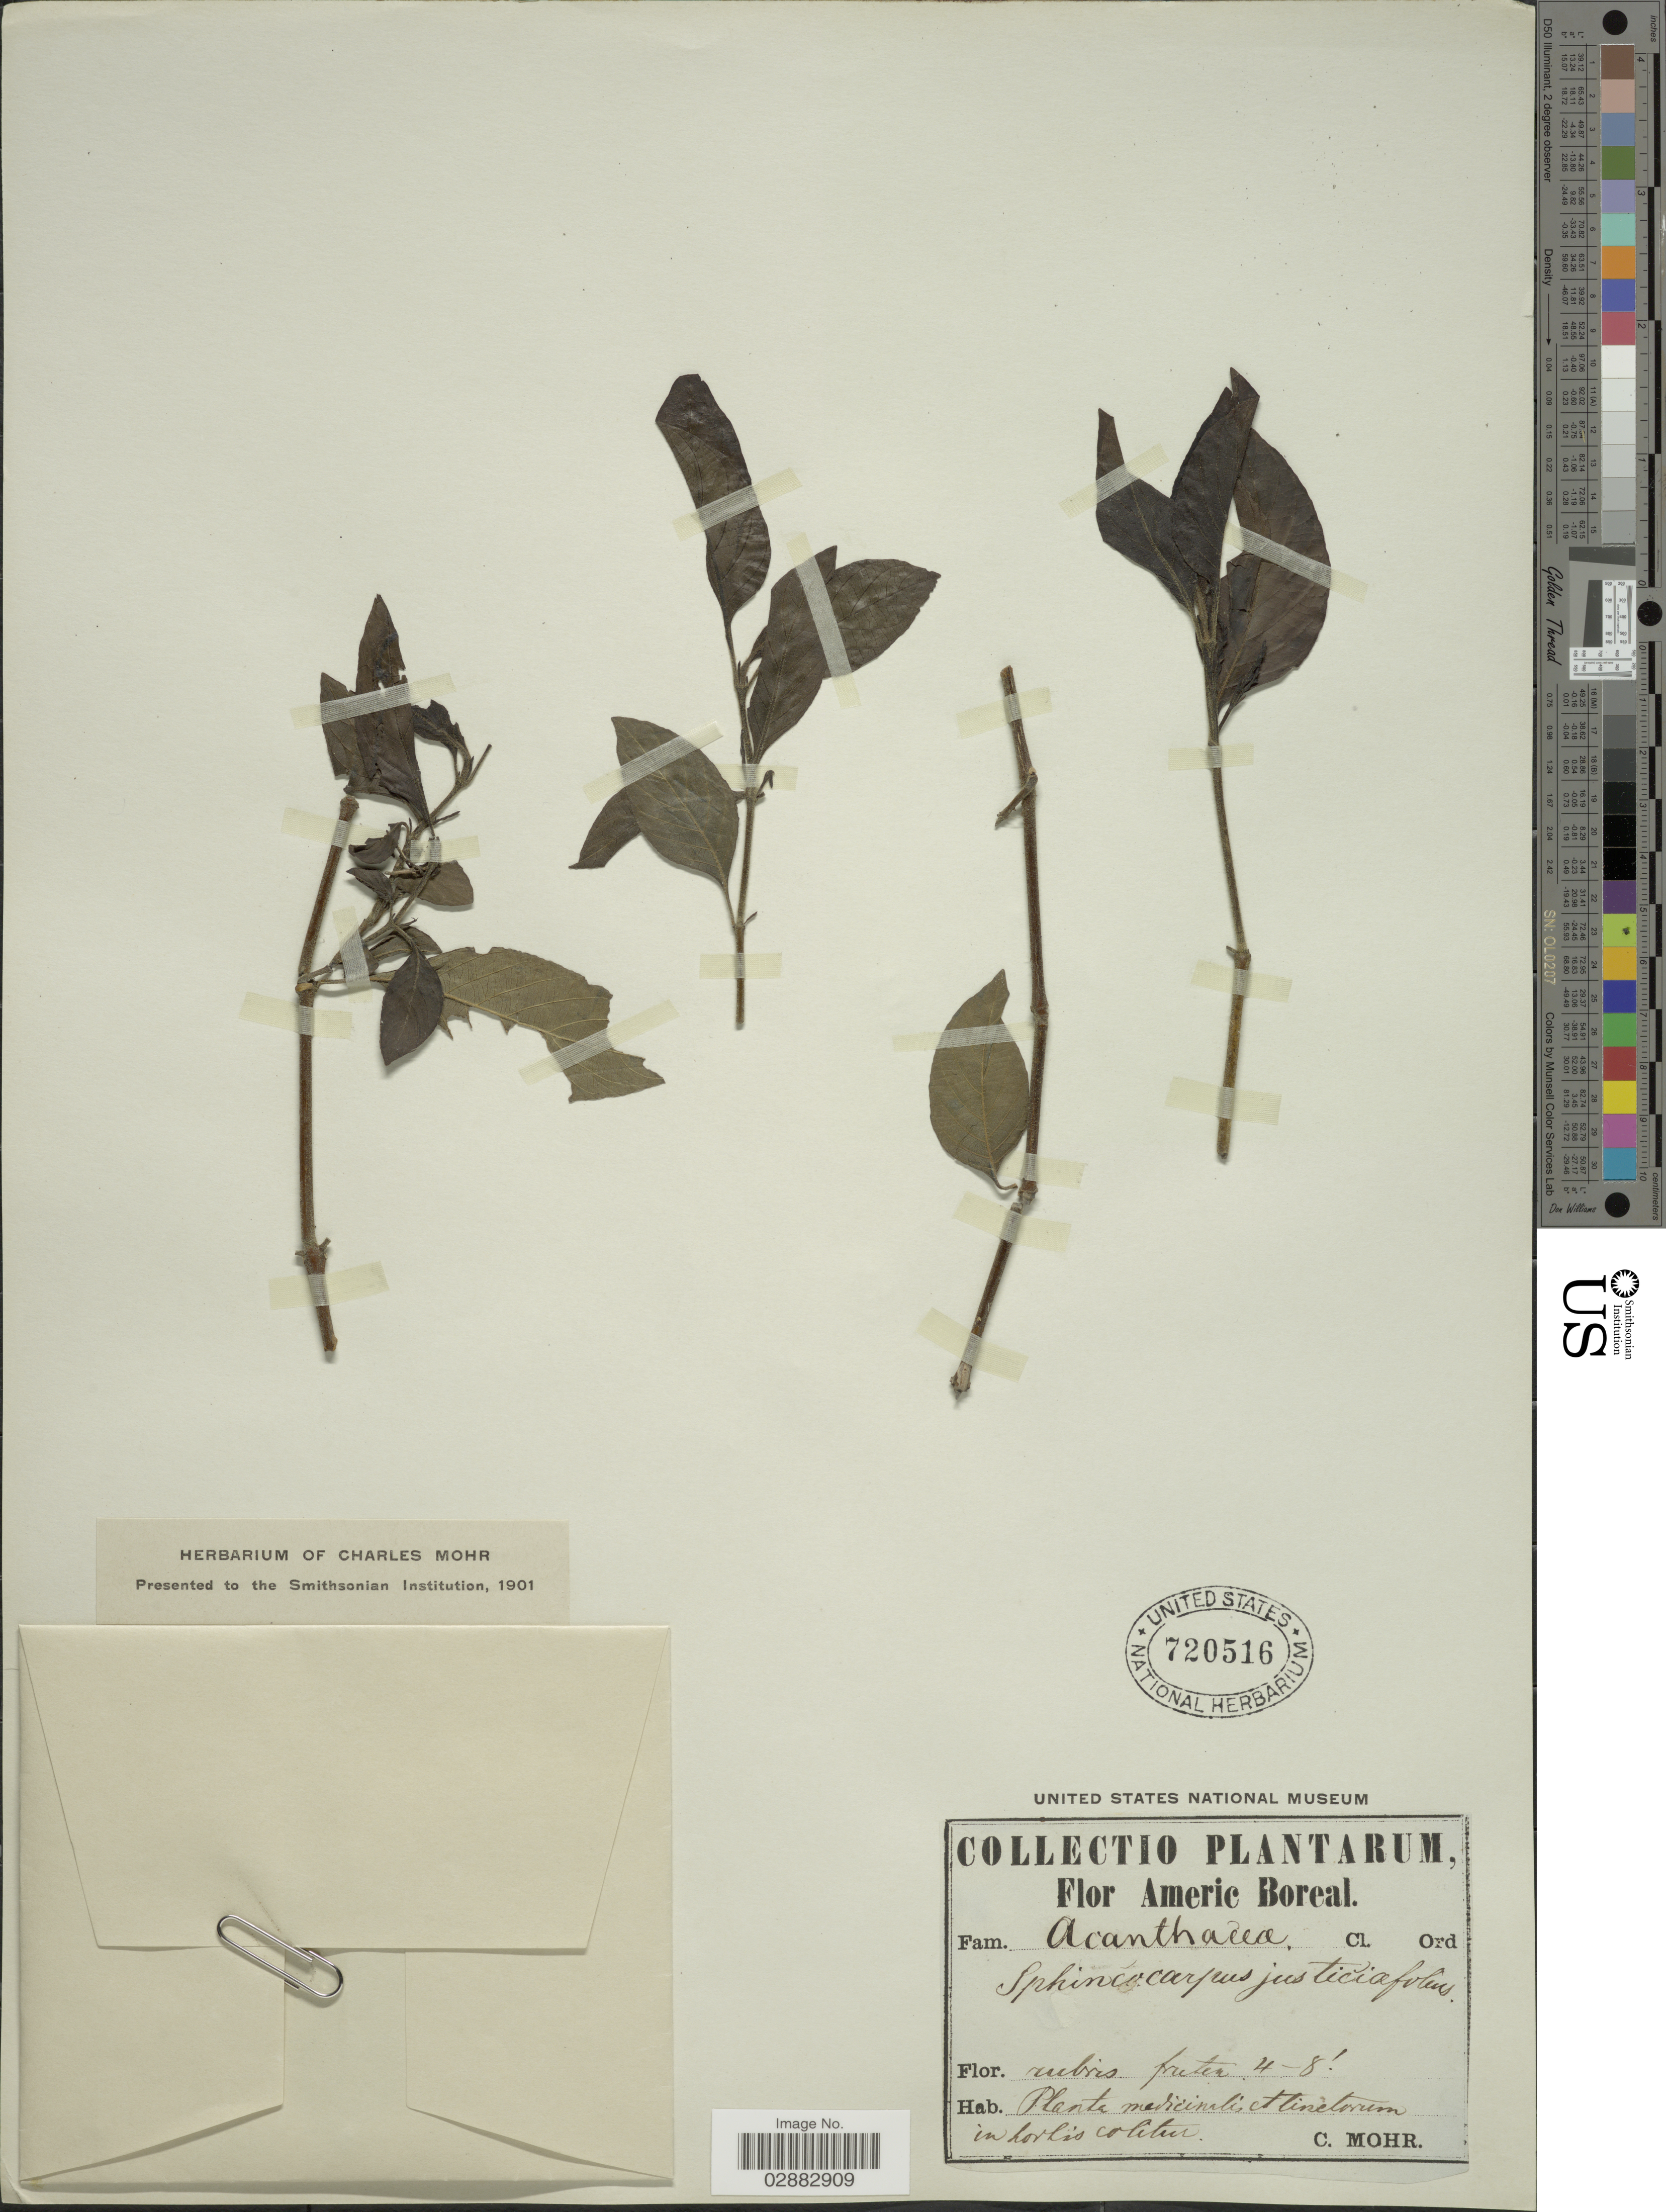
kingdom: Plantae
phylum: Tracheophyta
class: Magnoliopsida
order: Lamiales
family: Acanthaceae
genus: Jacobinia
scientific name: Jacobinia sp.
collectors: C. T. Mohr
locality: Americ Boreal.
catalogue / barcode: US 720516